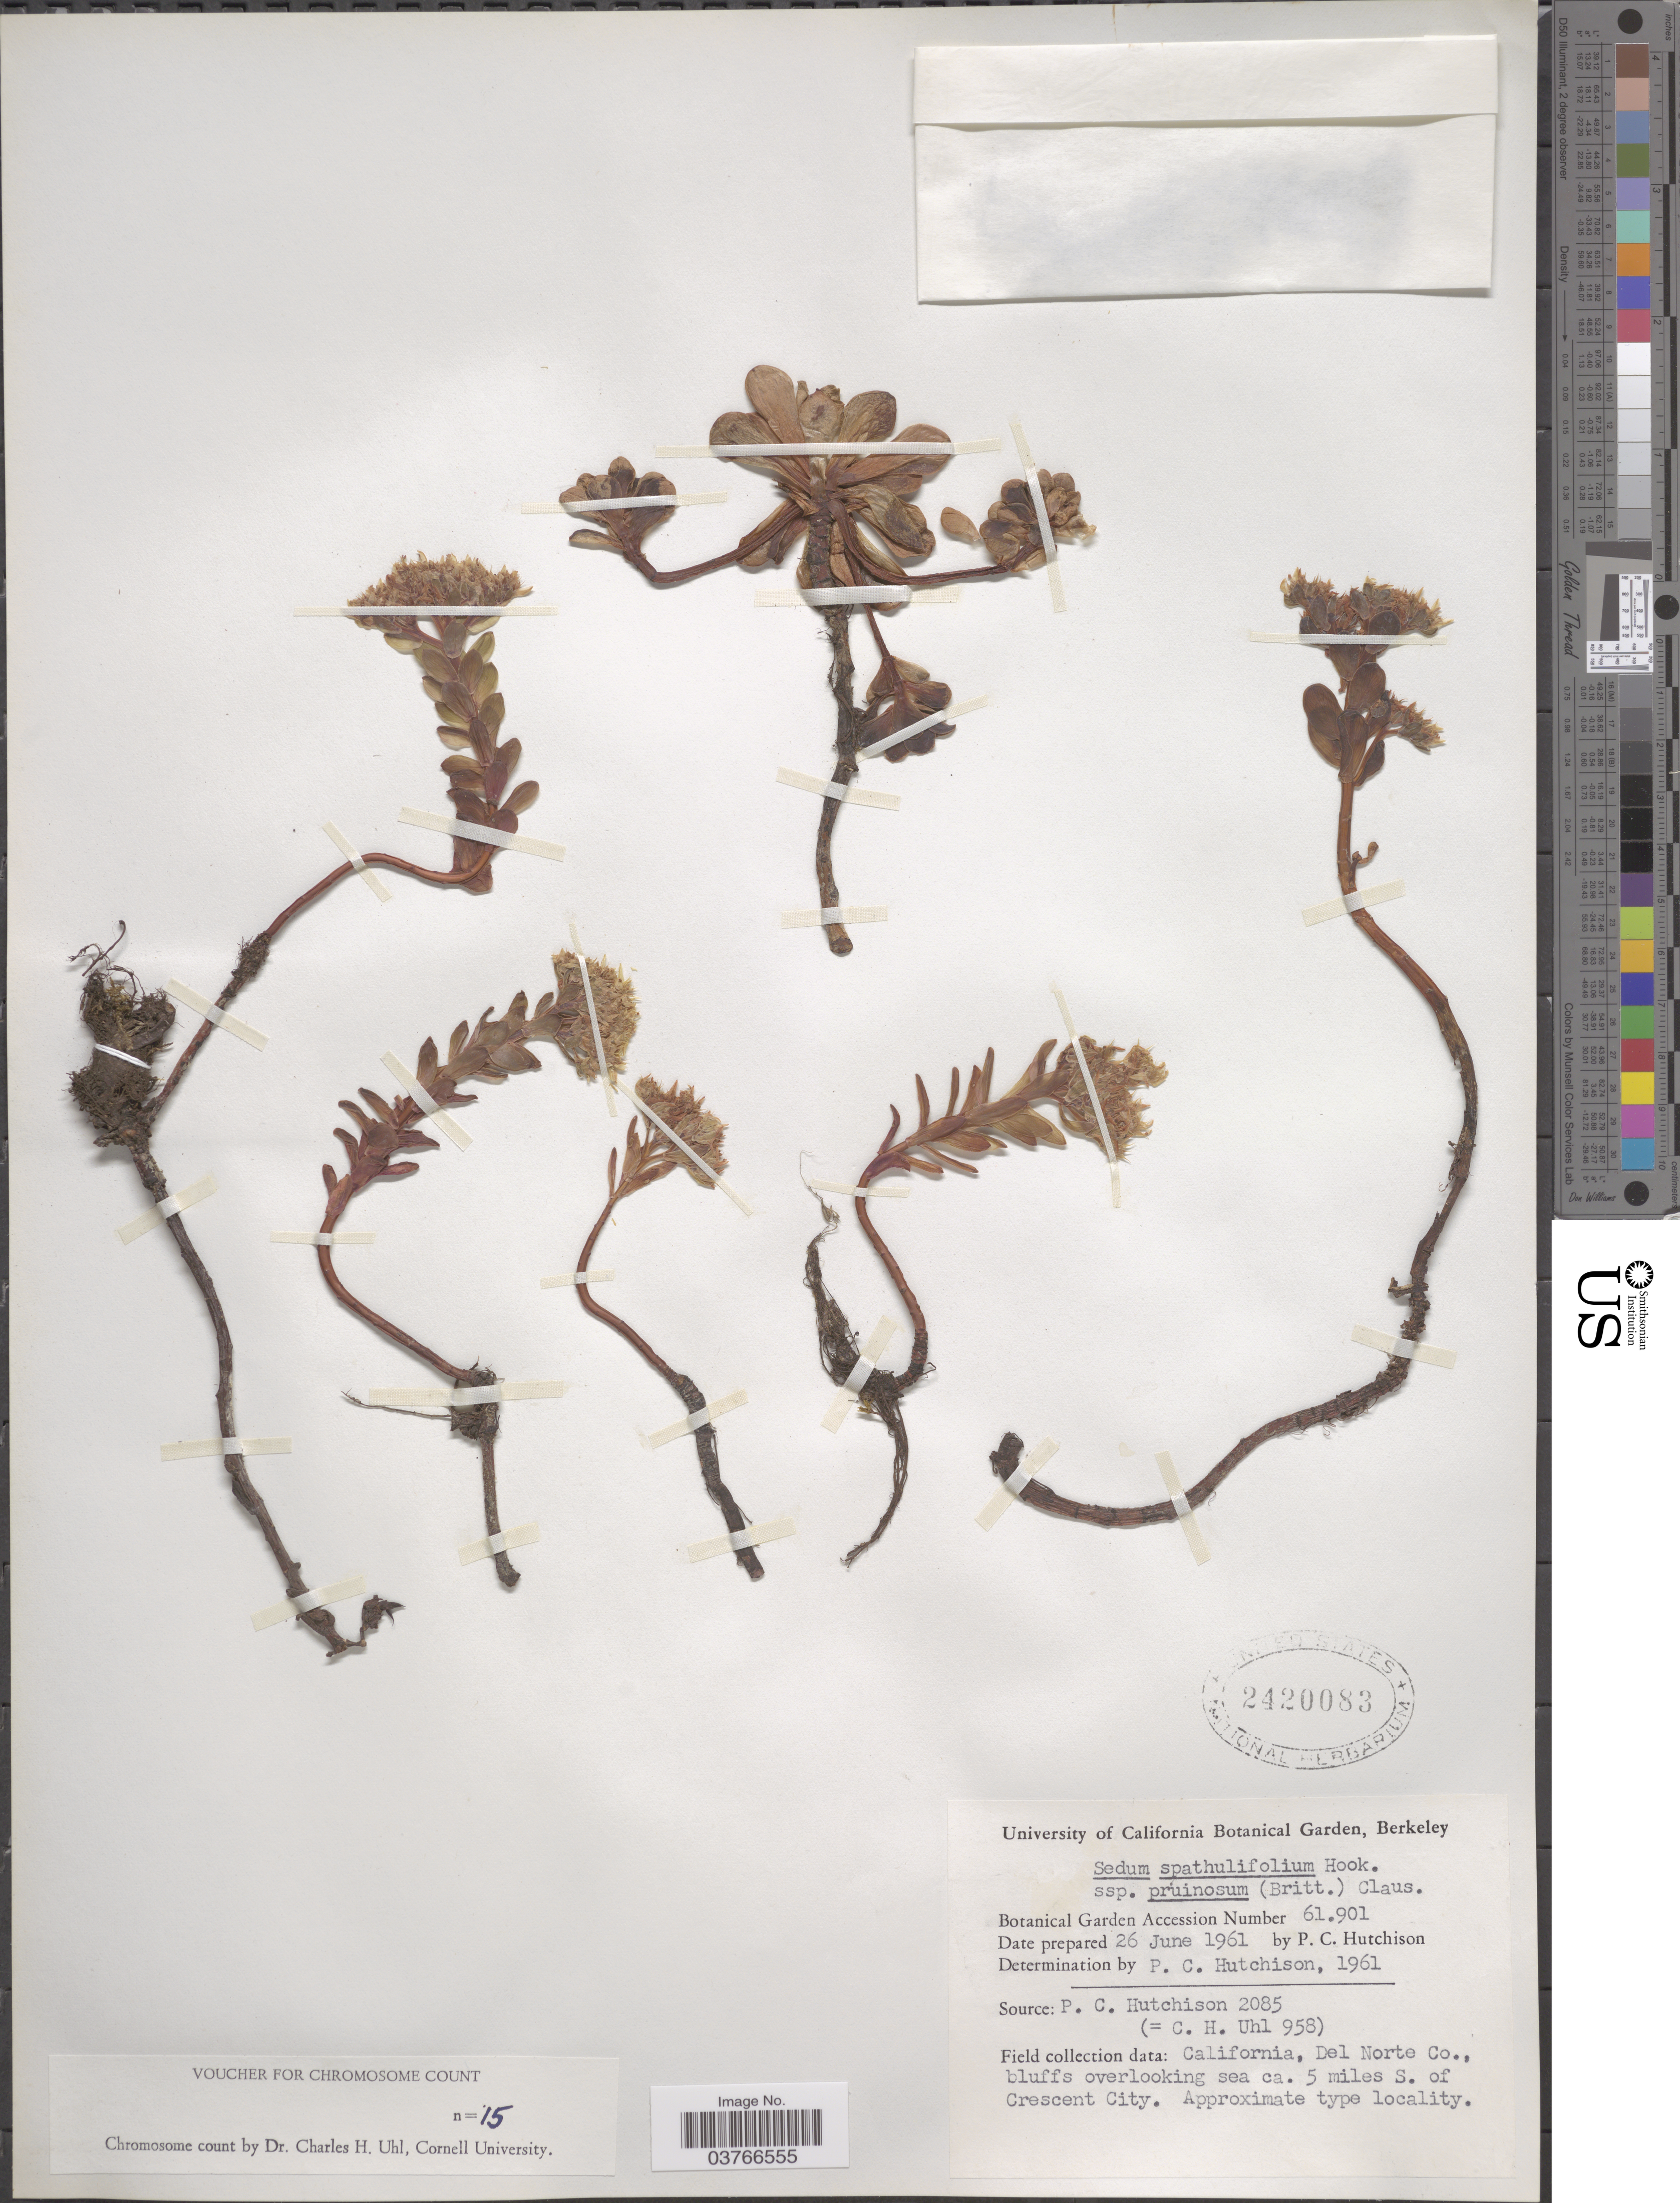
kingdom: Plantae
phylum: Tracheophyta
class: Magnoliopsida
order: Saxifragales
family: Crassulaceae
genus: Sedum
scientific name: Sedum spathulifolium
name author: Hook.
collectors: P. C. Hutchison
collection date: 1961-06-26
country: United States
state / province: California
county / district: Alameda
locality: University of California Botanical Garden, Berkeley.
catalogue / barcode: US 2420083